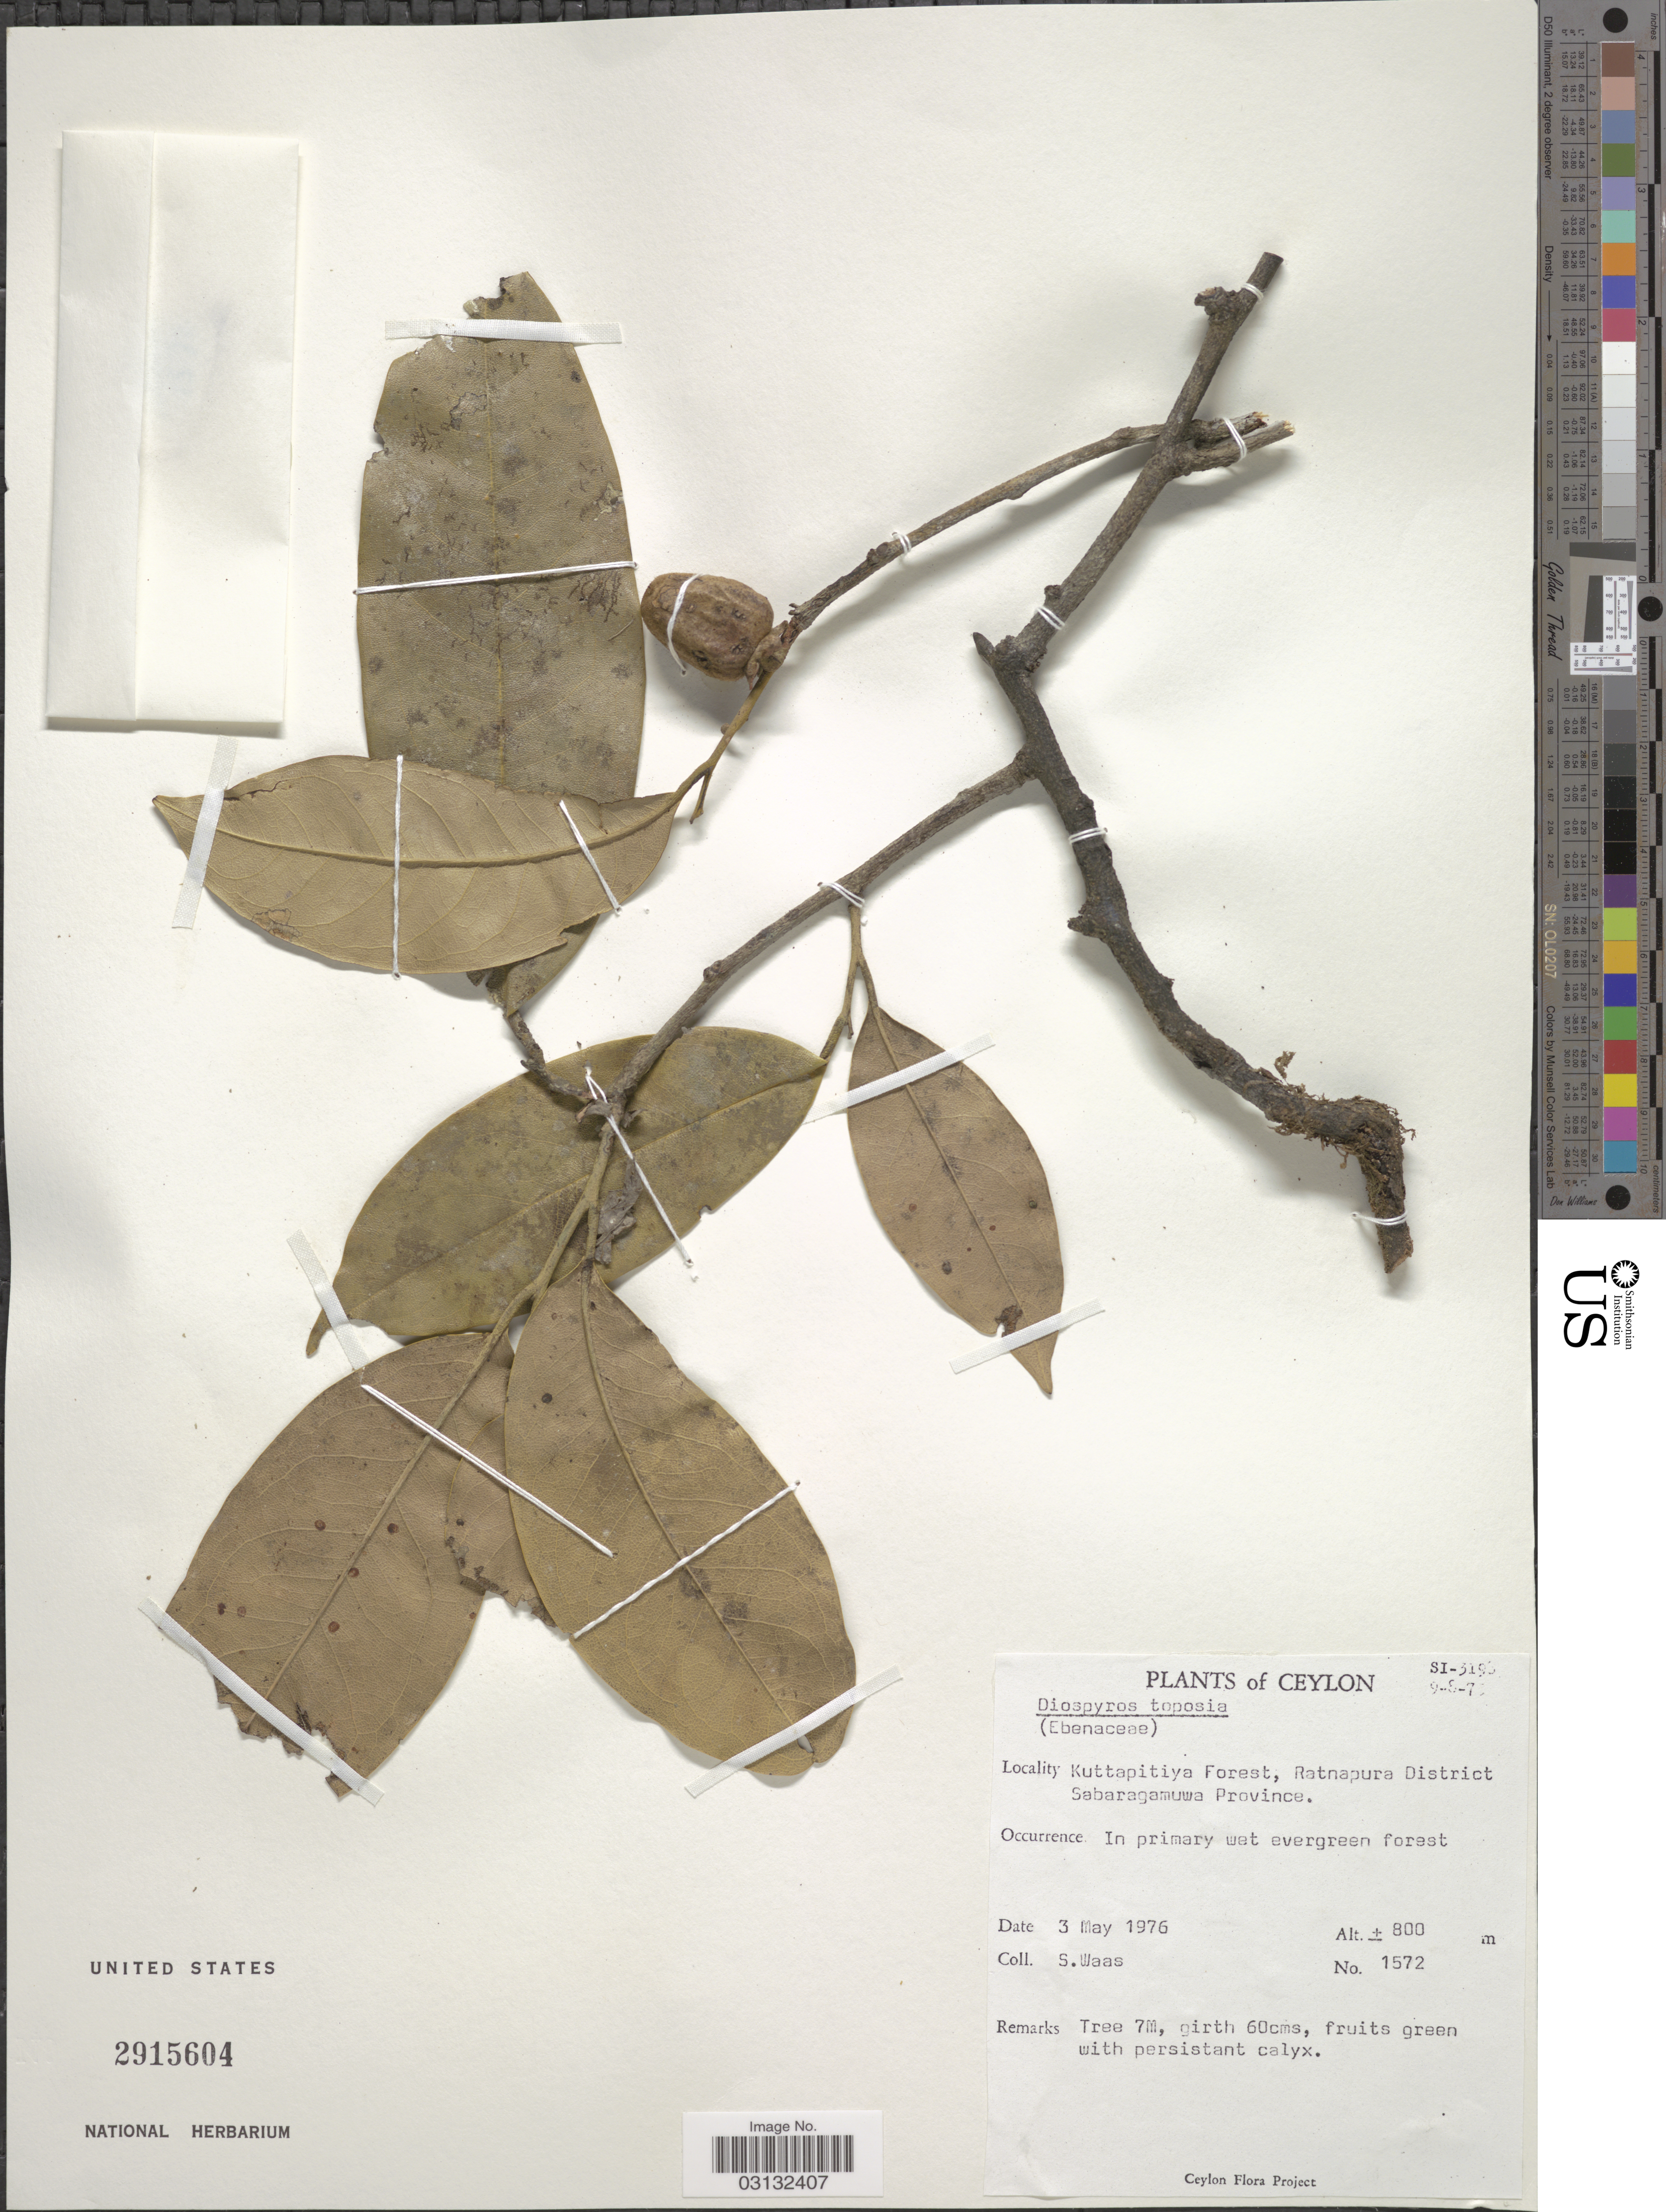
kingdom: Plantae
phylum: Tracheophyta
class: Magnoliopsida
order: Ericales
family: Ebenaceae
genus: Diospyros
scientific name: Diospyros toposia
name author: Buch.-Ham.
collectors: S. Waas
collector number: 1572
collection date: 1976-05-03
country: Sri Lanka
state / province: Sabaragamuwa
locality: Ceylon. Kuttapitiya Forest, Ratnapura District.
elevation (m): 800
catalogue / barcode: US 2915604